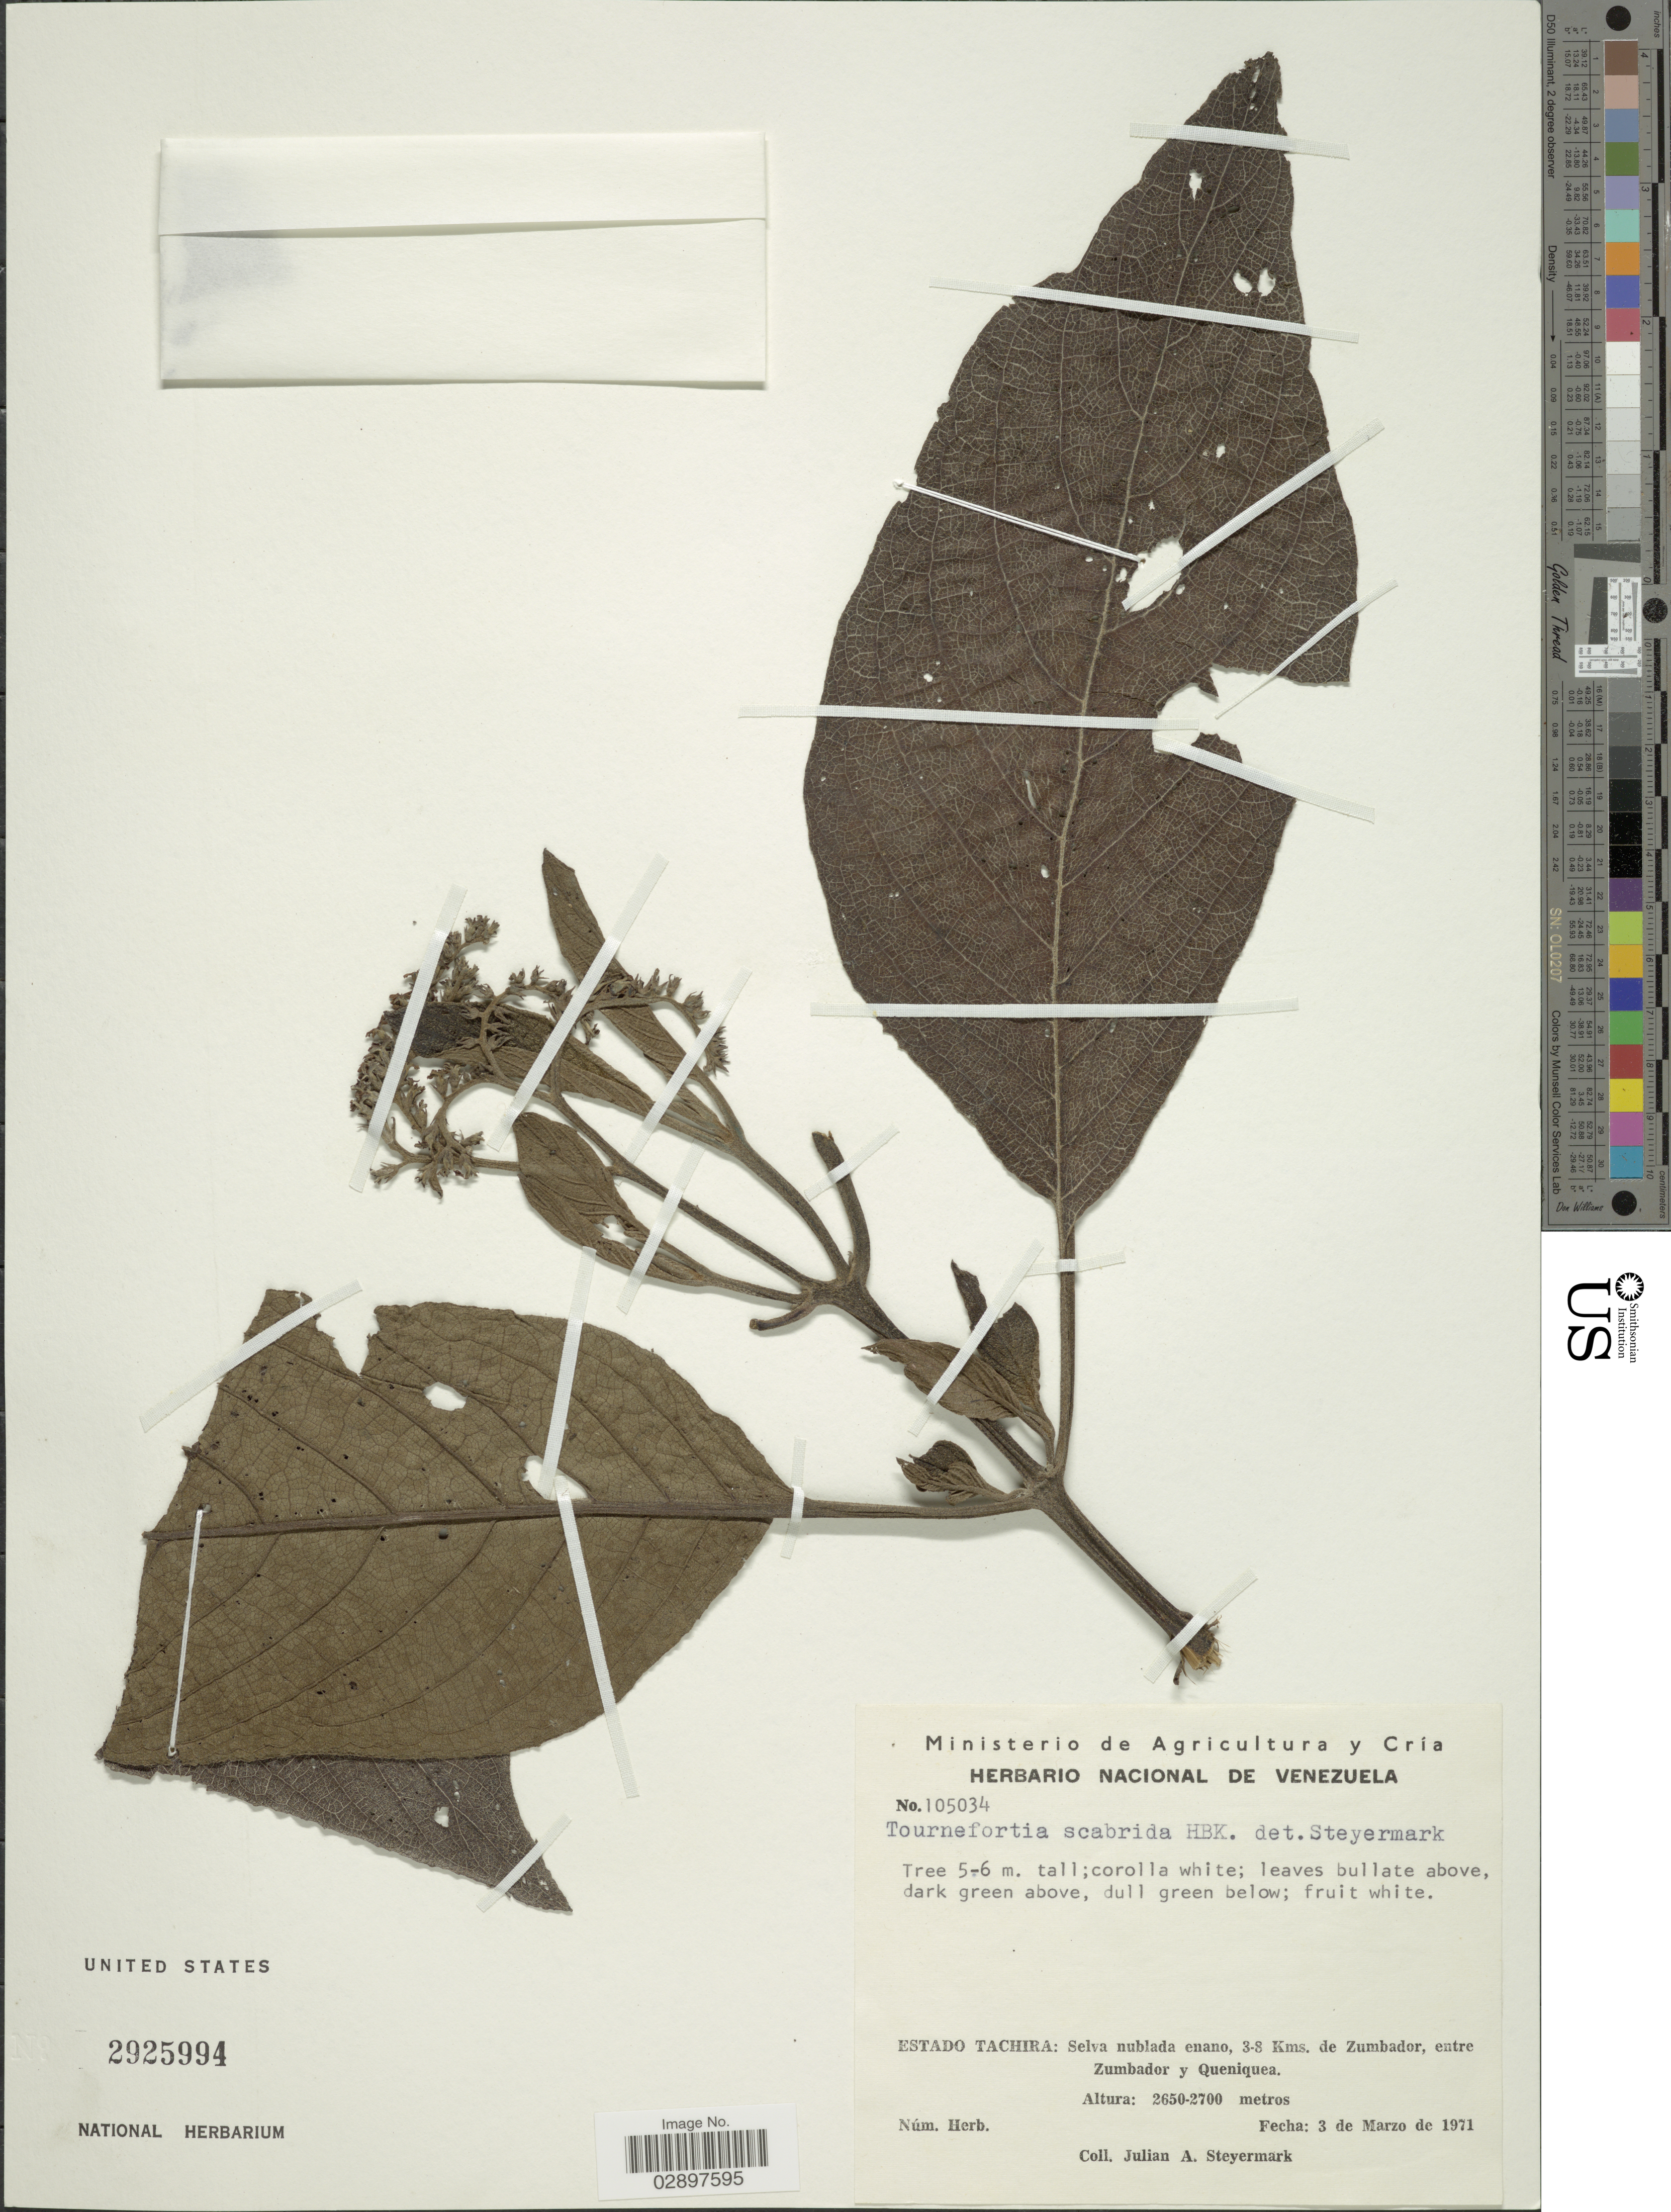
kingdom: Plantae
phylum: Tracheophyta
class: Magnoliopsida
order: Boraginales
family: Heliotropiaceae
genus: Tournefortia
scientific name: Tournefortia scabrida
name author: Kunth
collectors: J. Steyermark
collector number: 105034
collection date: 1971-03-03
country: Venezuela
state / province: Tachira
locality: Selva nublada enano, 3-8 Kms. de Zumbador, entre Zumbador y Queniquea.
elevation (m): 2650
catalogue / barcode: US 2925994